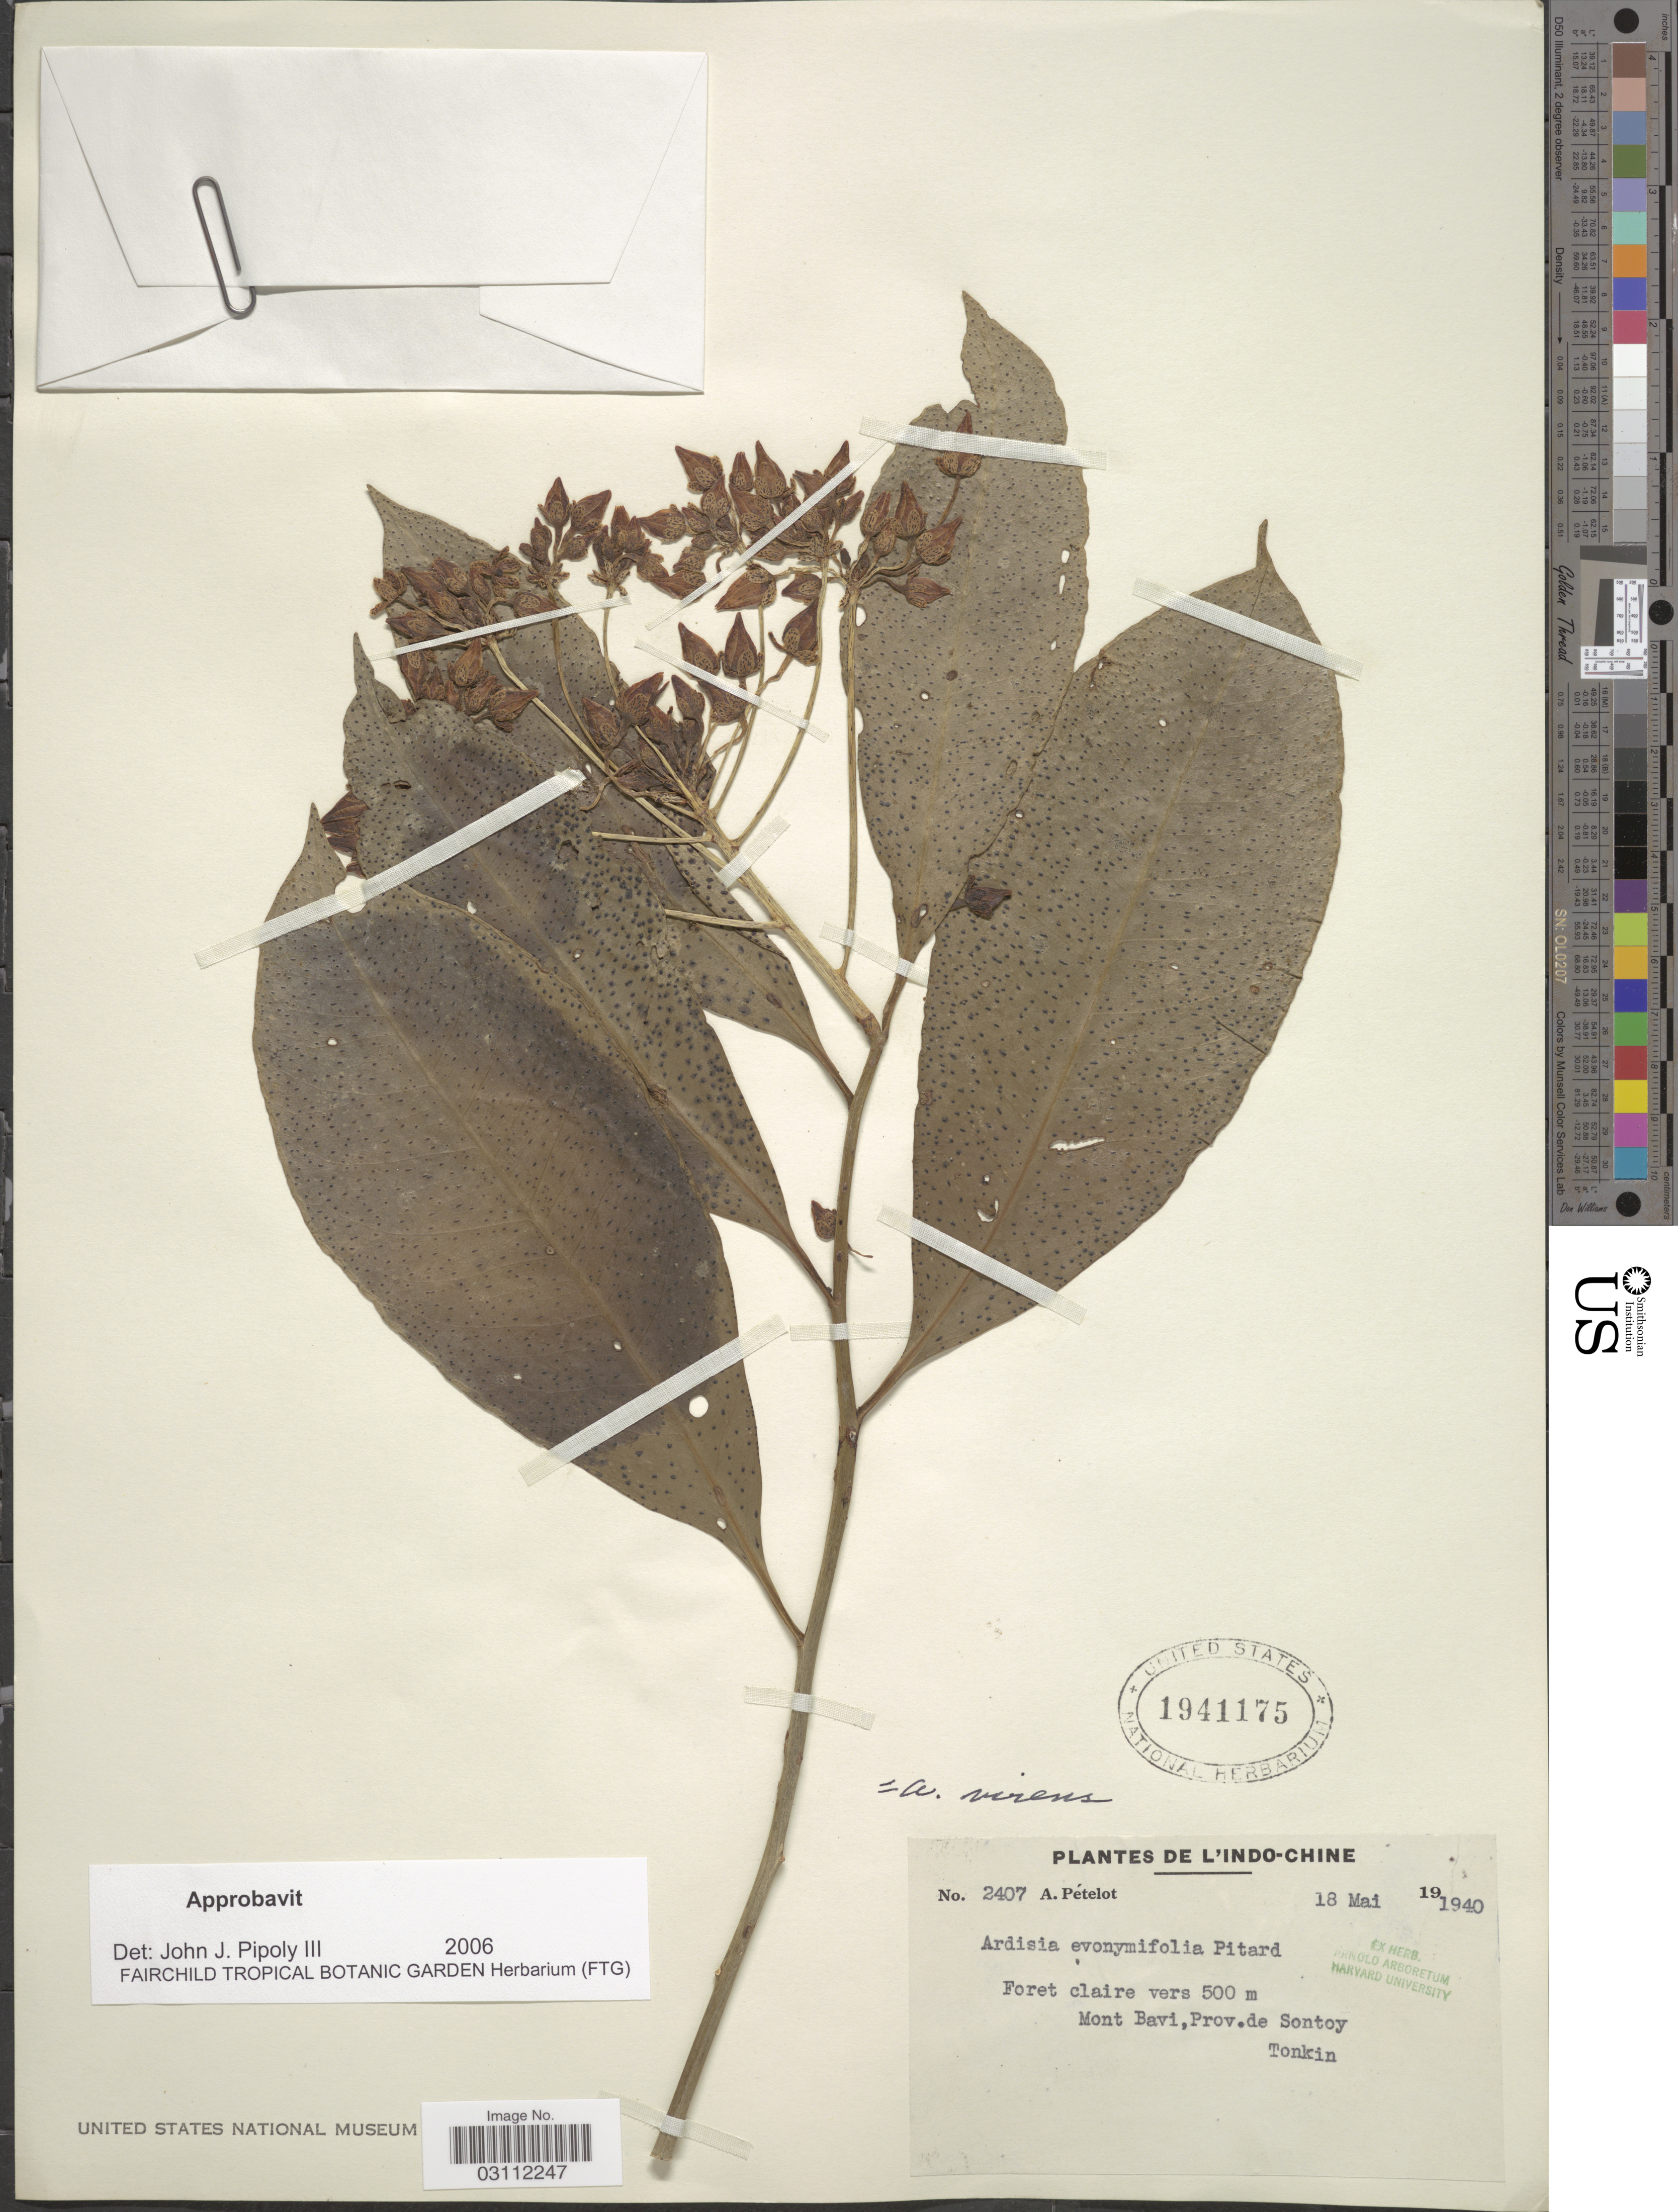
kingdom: Plantae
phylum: Tracheophyta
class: Magnoliopsida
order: Ericales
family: Primulaceae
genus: Ardisia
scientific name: Ardisia virens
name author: Kurz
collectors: A. Petelot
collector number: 2407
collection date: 1940-05-18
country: Vietnam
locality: L'Indo-Chine. Mont Bavi, Prov. de Sontoy Tonkin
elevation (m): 500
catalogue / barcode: US 1941175